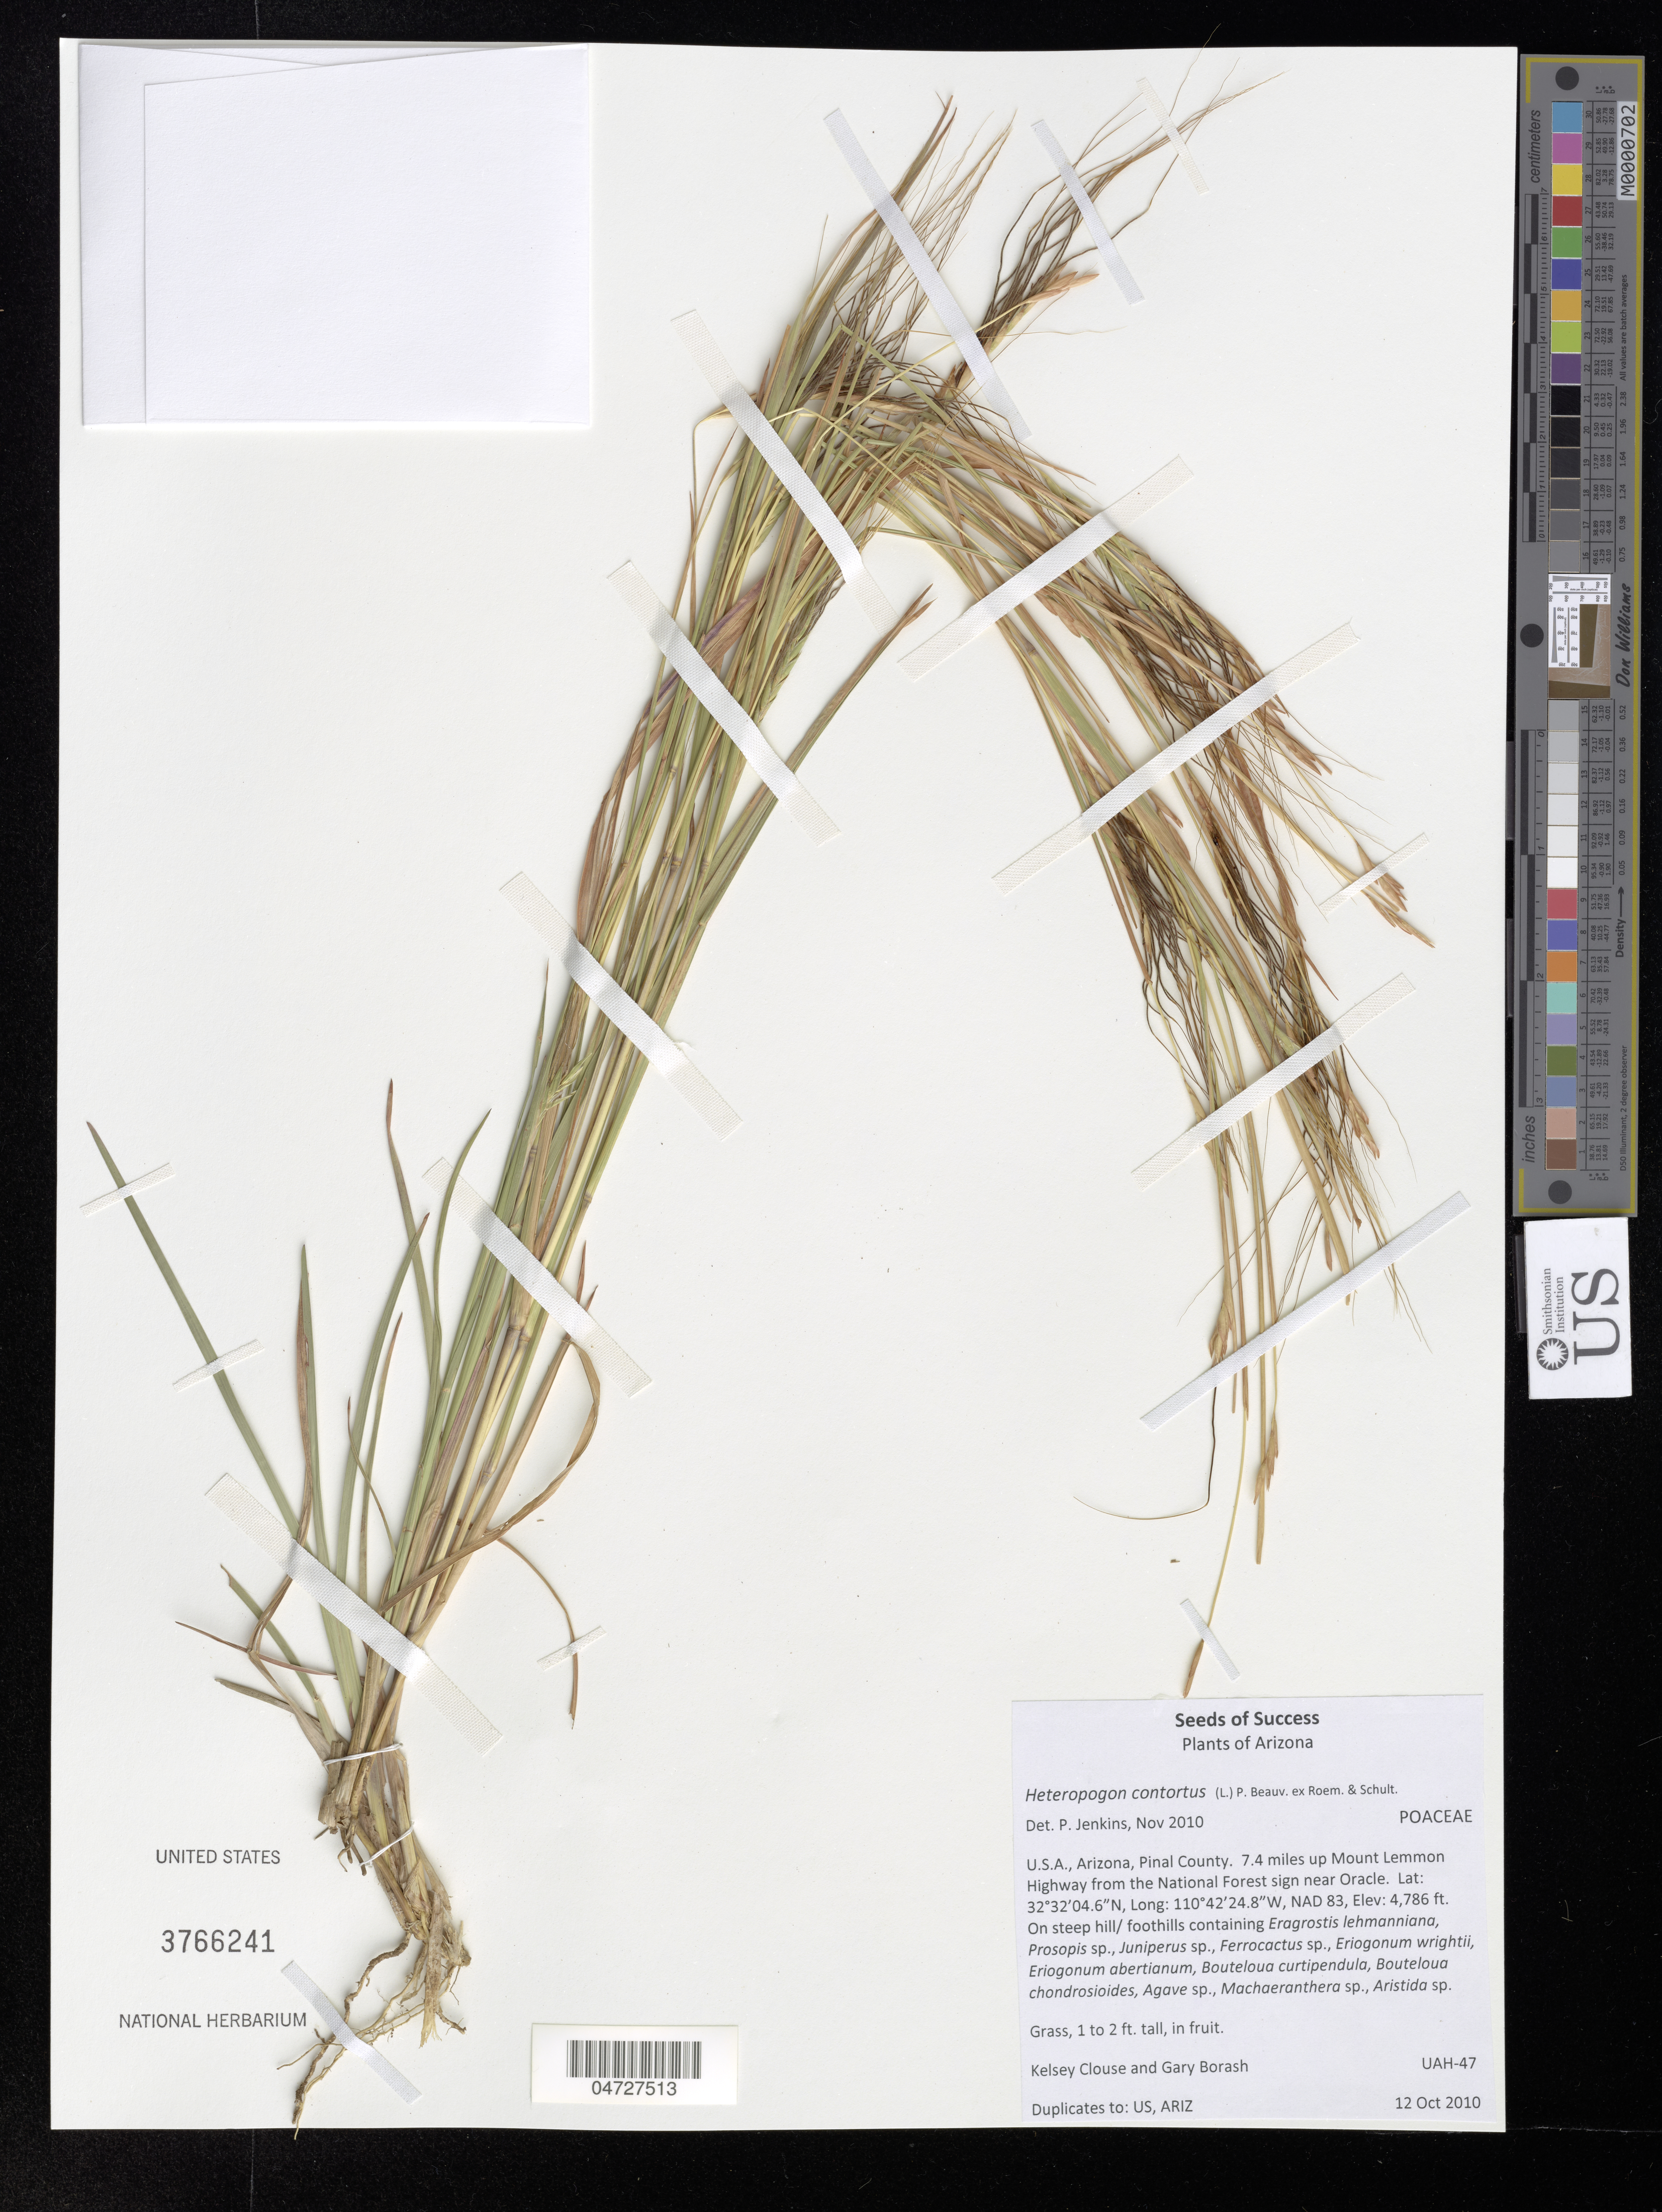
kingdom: Plantae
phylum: Tracheophyta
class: Liliopsida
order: Poales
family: Poaceae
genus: Heteropogon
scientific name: Heteropogon contortus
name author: (L.) P. Beauv. ex Roem. & Schult.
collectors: K. Clouse & G. Borash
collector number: UAH-47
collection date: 2010-10-12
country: United States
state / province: Arizona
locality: Pinal County. 7.4 miles up Mount Lemmon Highway from the National Forest sign near Oracle.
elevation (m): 1459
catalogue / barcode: US 3766241